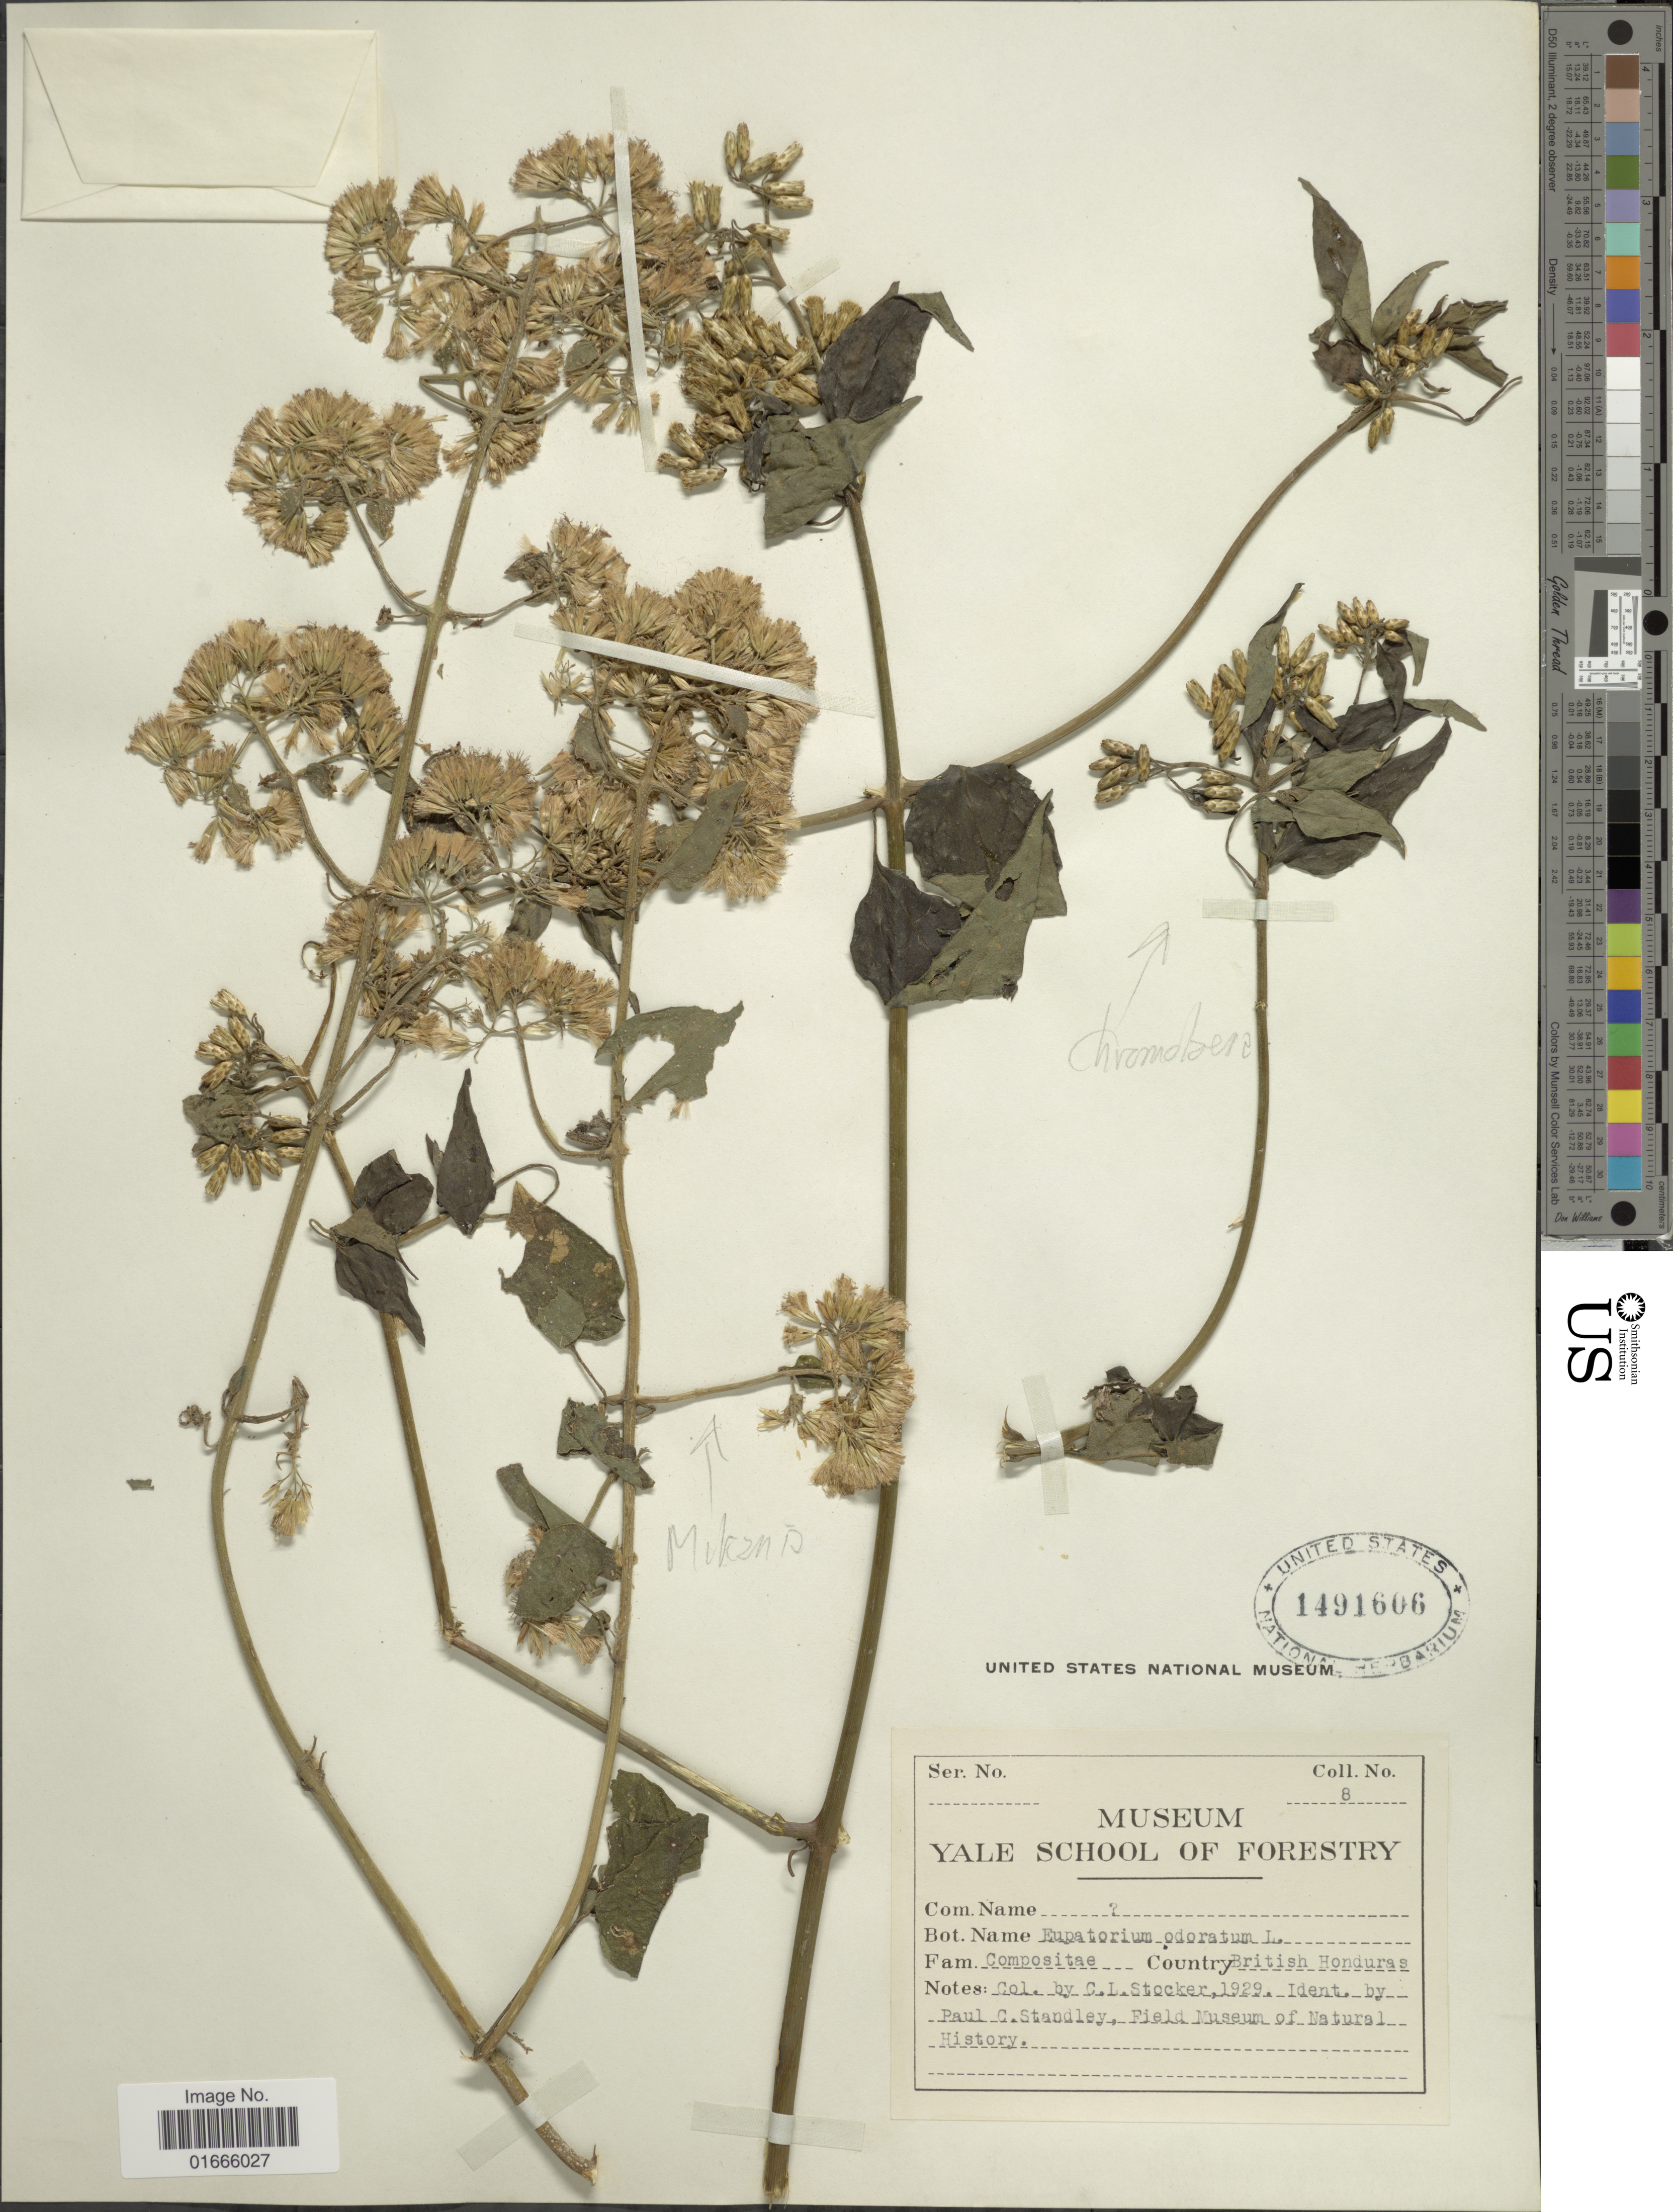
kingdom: Plantae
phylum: Tracheophyta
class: Magnoliopsida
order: Asterales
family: Asteraceae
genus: Chromolaena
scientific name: Chromolaena odorata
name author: (L.) R.M. King & H. Rob.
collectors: C. Stocker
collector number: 8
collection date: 1929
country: Belize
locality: British Honduras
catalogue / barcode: US 1491606